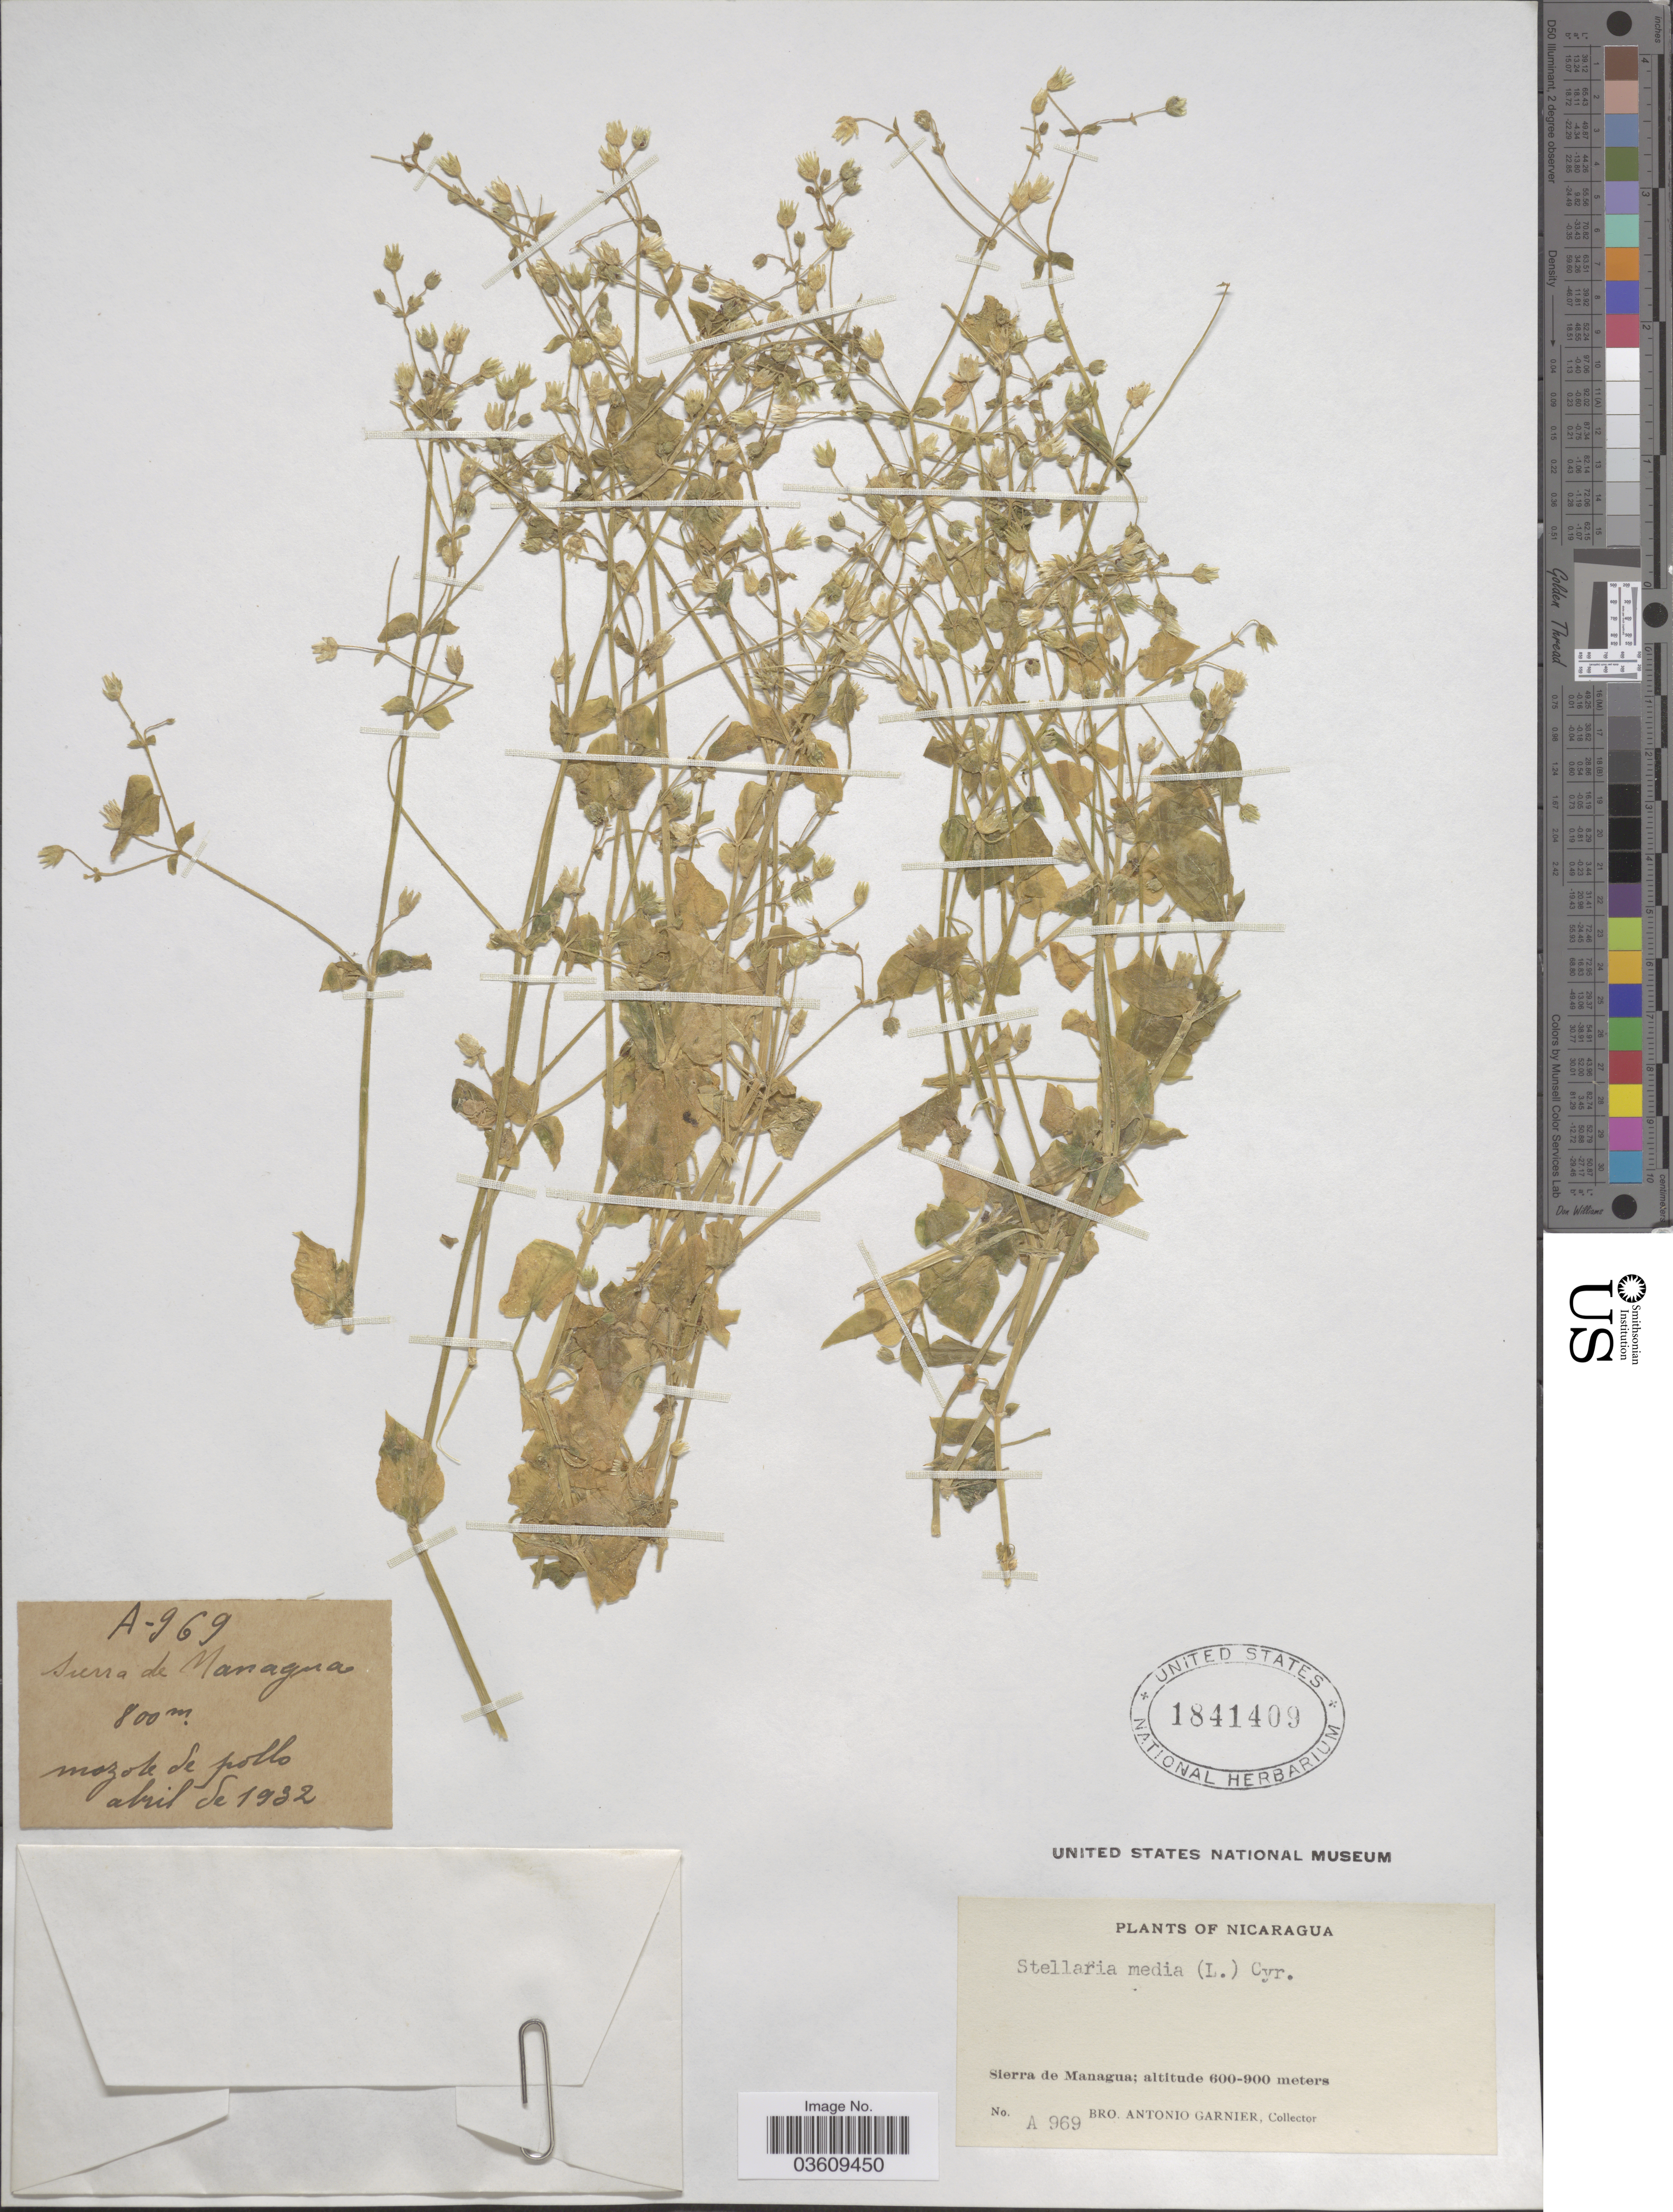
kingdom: Plantae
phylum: Tracheophyta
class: Magnoliopsida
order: Caryophyllales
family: Caryophyllaceae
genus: Stellaria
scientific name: Stellaria prostrata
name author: Baldwin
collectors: Bro. A. Garnier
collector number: A969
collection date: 1932-04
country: Nicaragua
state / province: Managua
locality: Sierra de Managua.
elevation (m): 800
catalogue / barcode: US 1841409